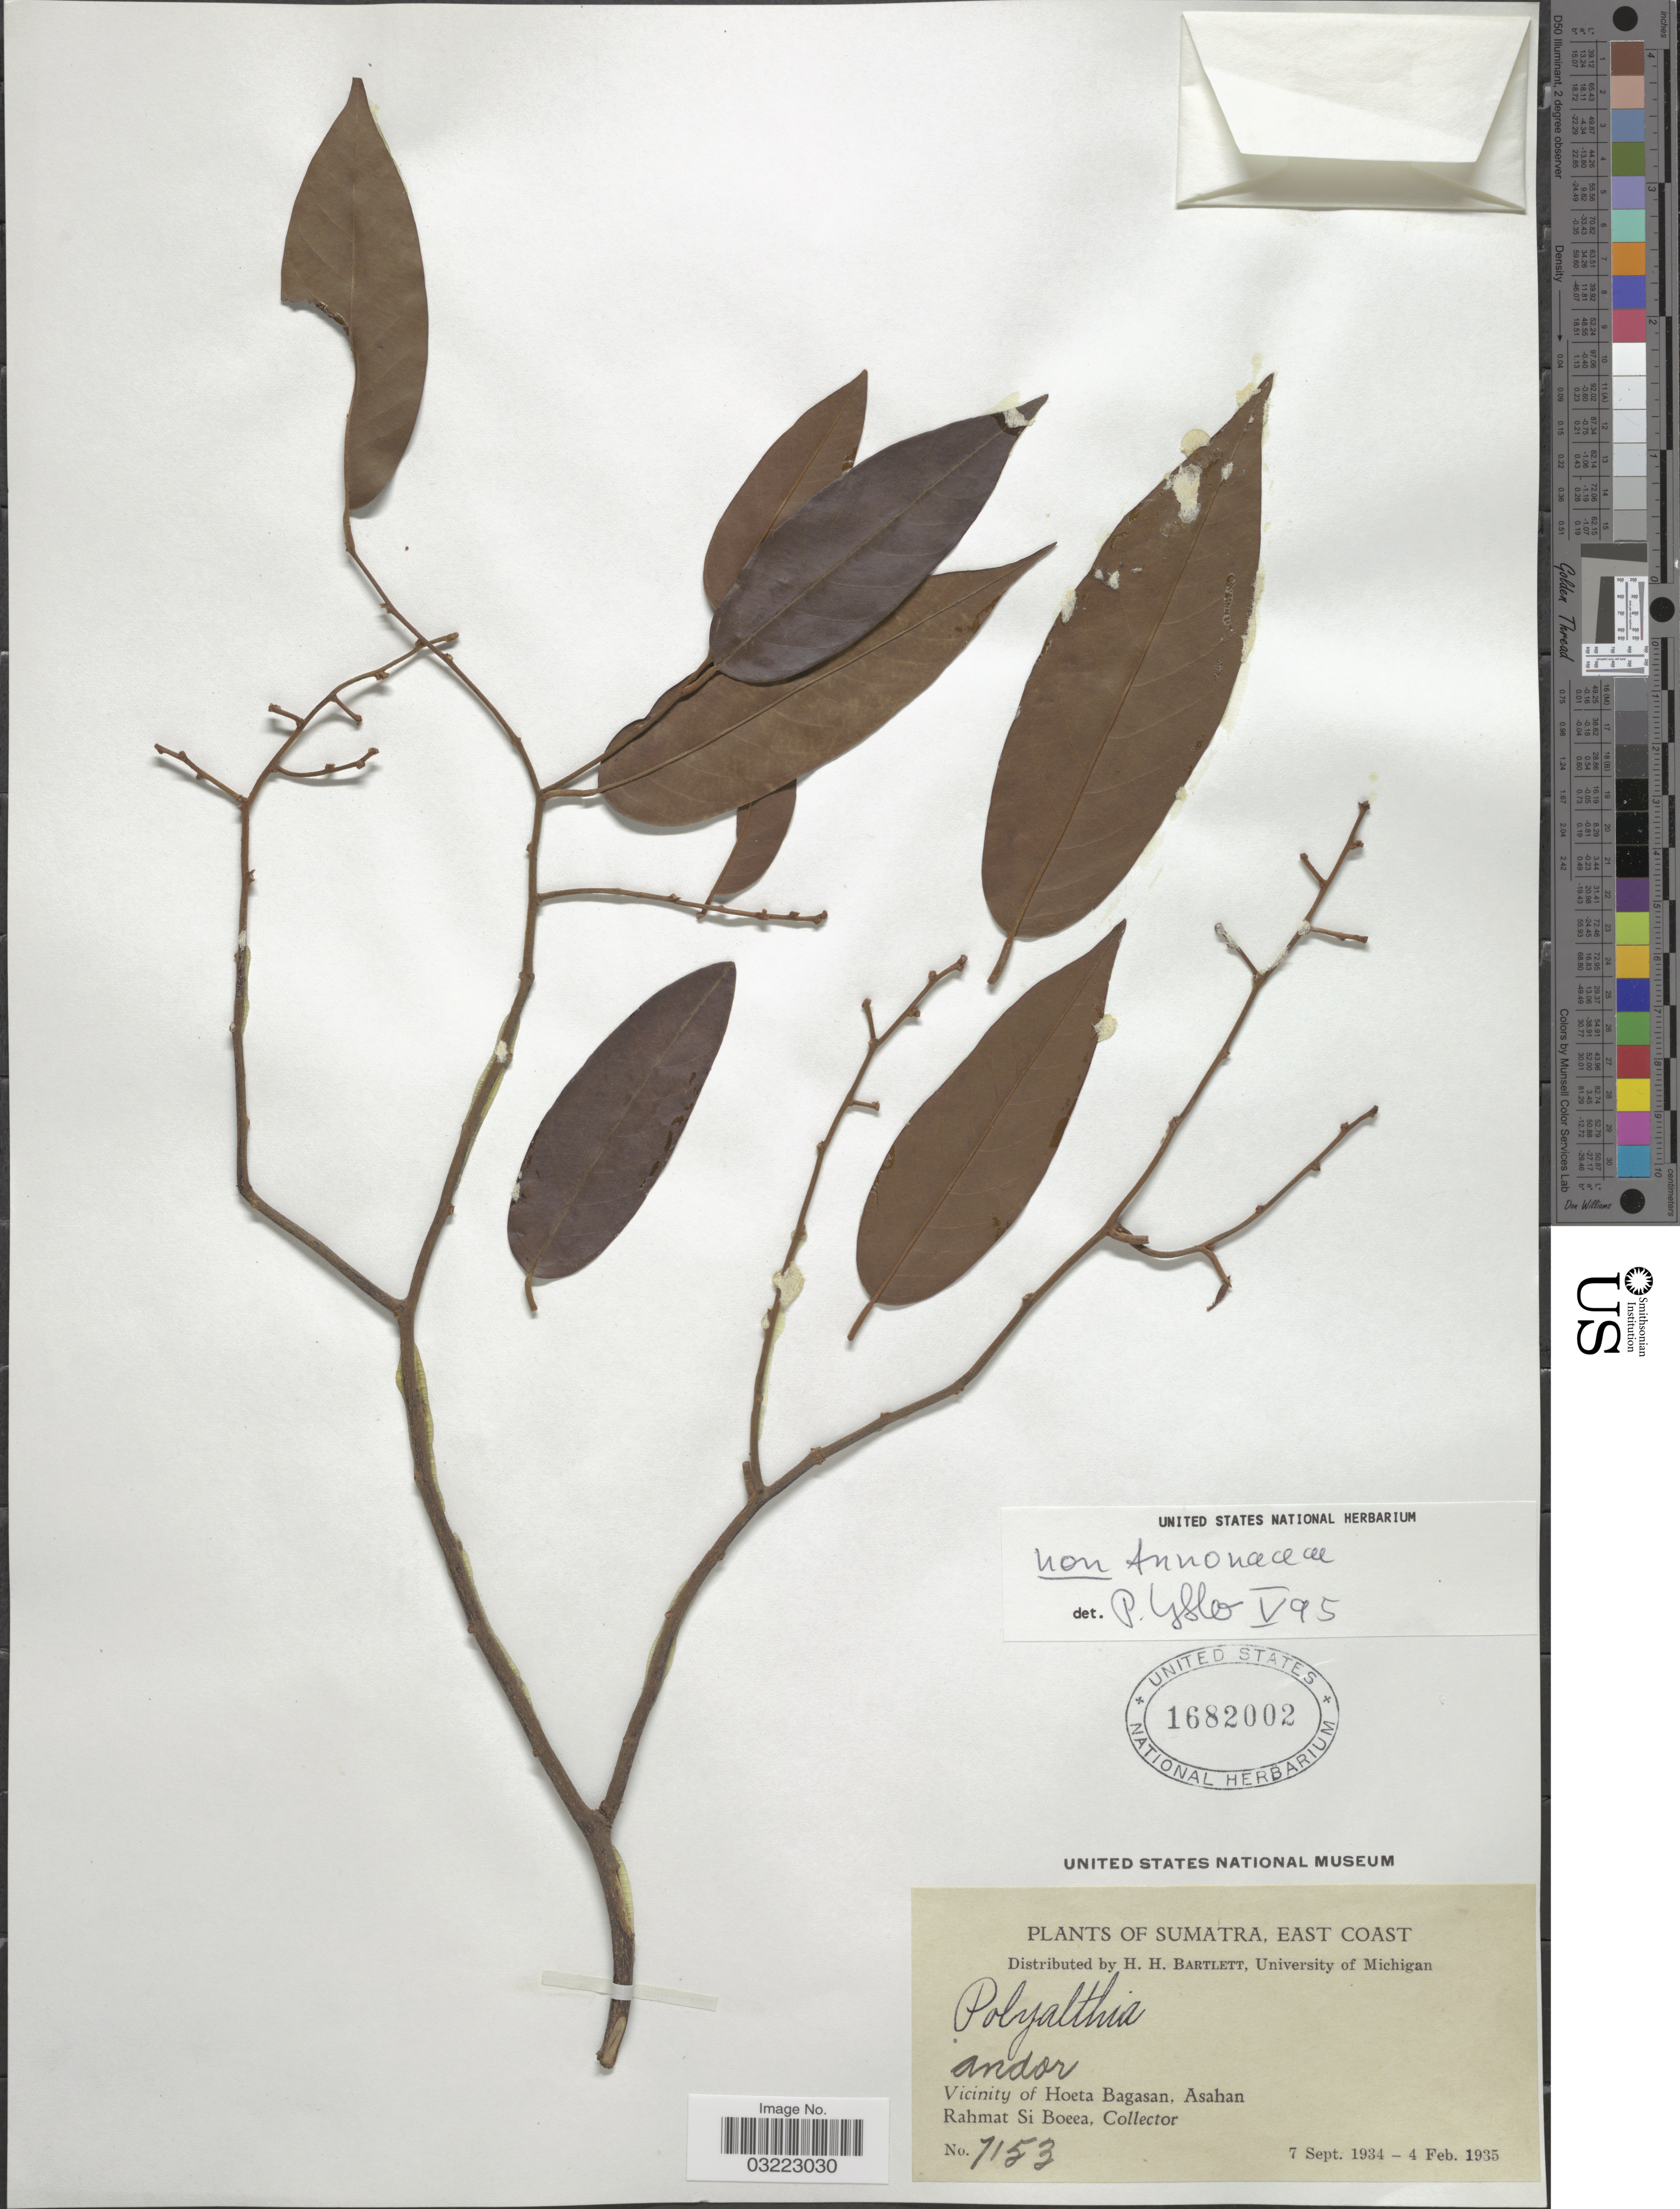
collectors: Rahmat Si Boeea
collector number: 7153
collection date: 1934-09-07/1935-02-04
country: Indonesia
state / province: Sumatra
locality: East Coast. Vicinity of Hoeta Bagasan, Asahan.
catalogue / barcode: US 1682002